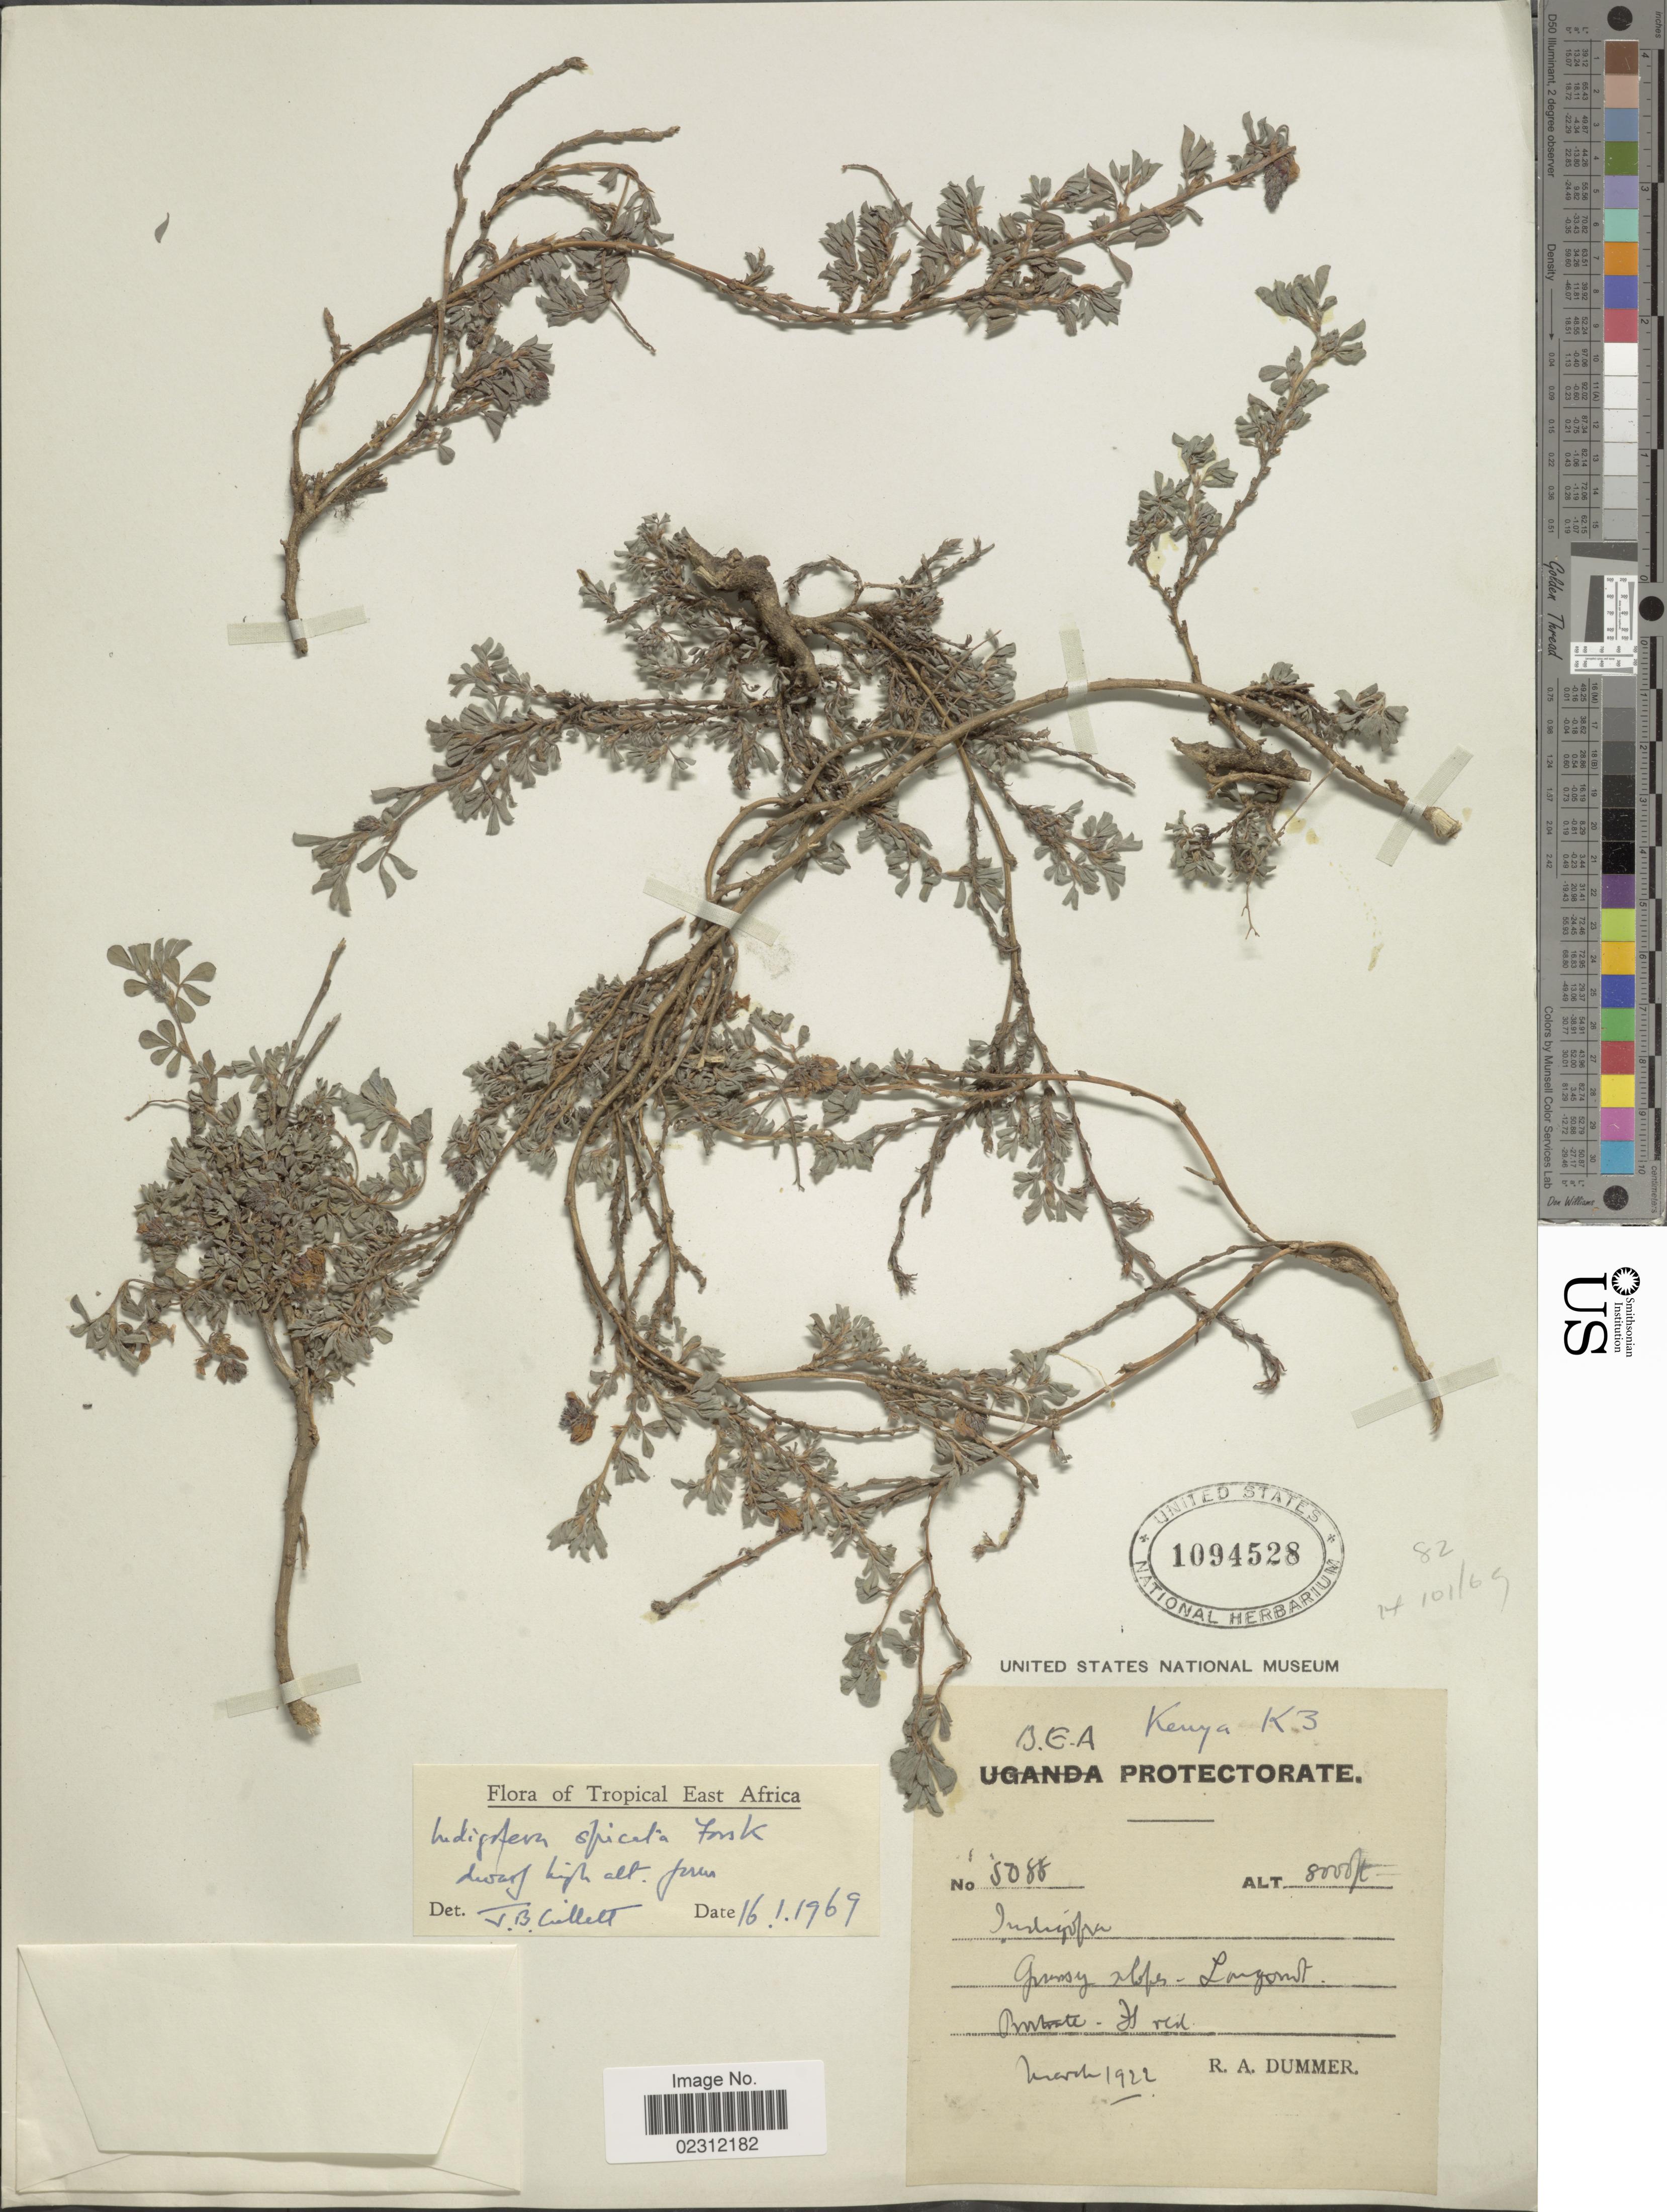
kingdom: Plantae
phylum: Tracheophyta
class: Magnoliopsida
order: Fabales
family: Fabaceae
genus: Indigofera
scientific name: Indigofera spicata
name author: Forssk.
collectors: R. Dümmer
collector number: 5088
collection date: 1922-03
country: Kenya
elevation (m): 2438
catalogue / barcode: US 1094528